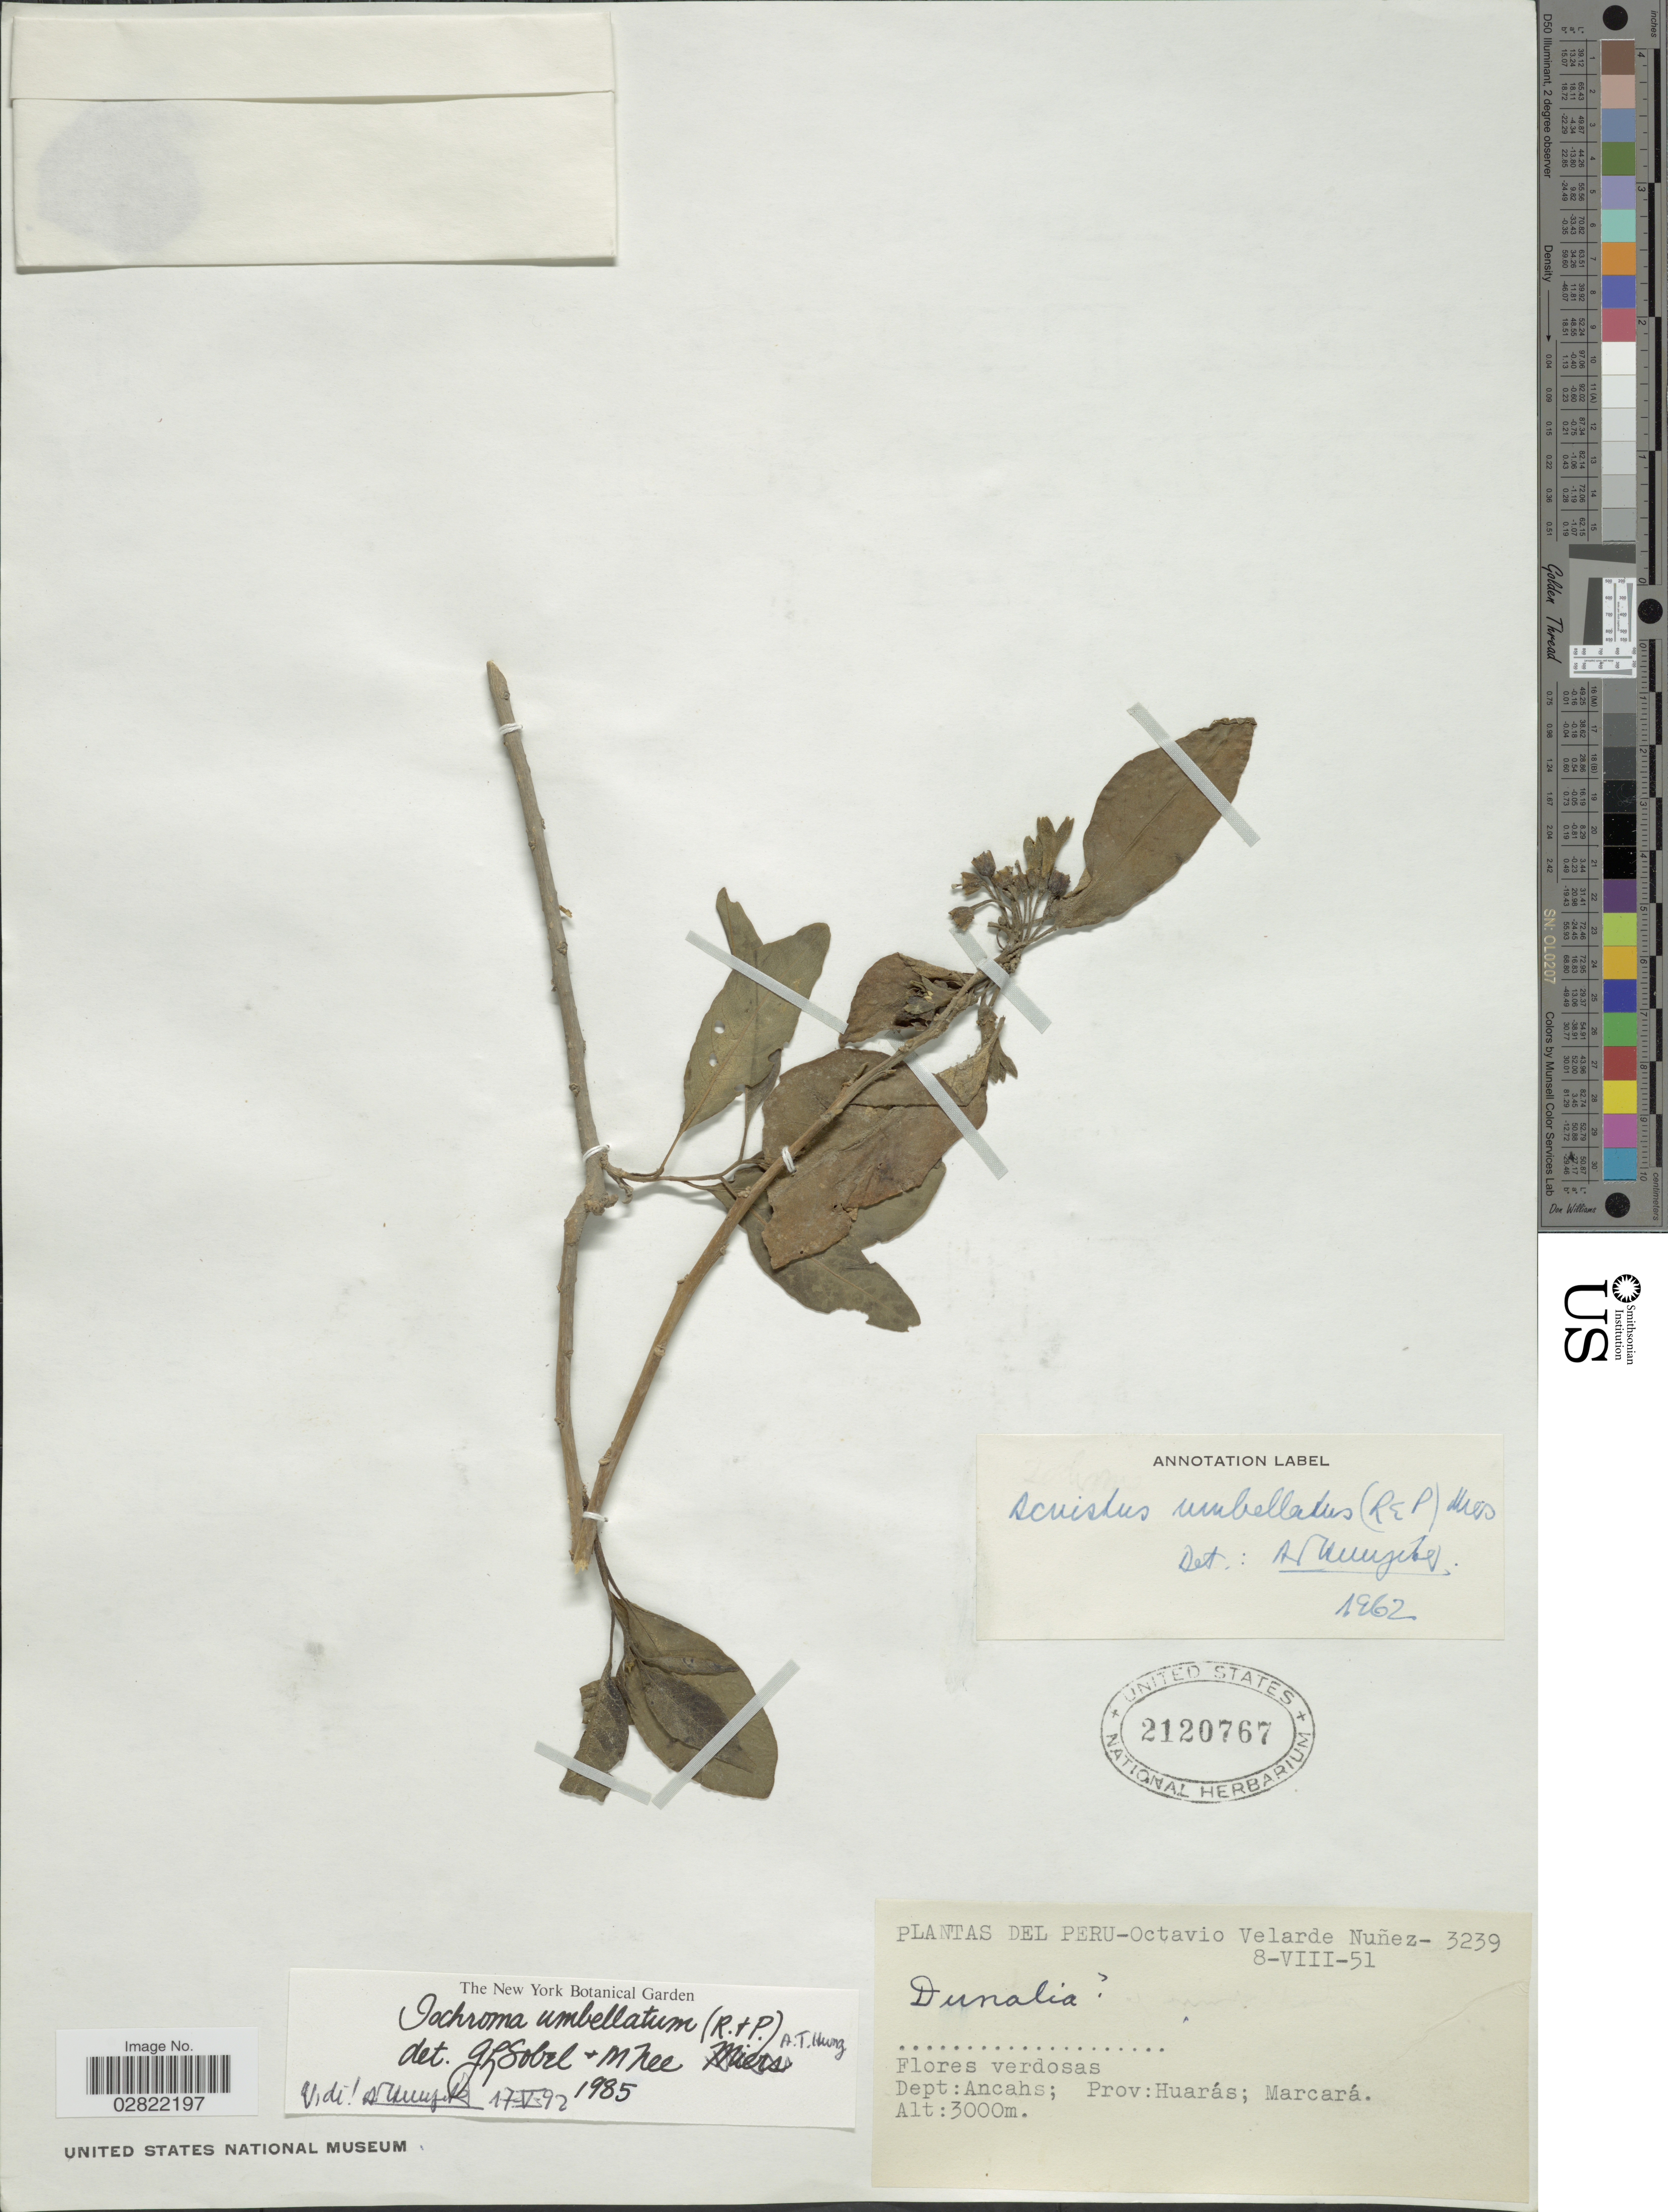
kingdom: Plantae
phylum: Tracheophyta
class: Magnoliopsida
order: Solanales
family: Solanaceae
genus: Iochroma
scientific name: Iochroma umbellatum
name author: (Ruiz & Pav.) Hunziker ex D'Arcy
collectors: O. Velarde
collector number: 3239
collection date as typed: Transcribed d/m/y: 8/8/51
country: Peru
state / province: Ancash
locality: Dept: Ancahs; Prov: Huarás; Marcará.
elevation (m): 3000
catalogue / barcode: US 2120767